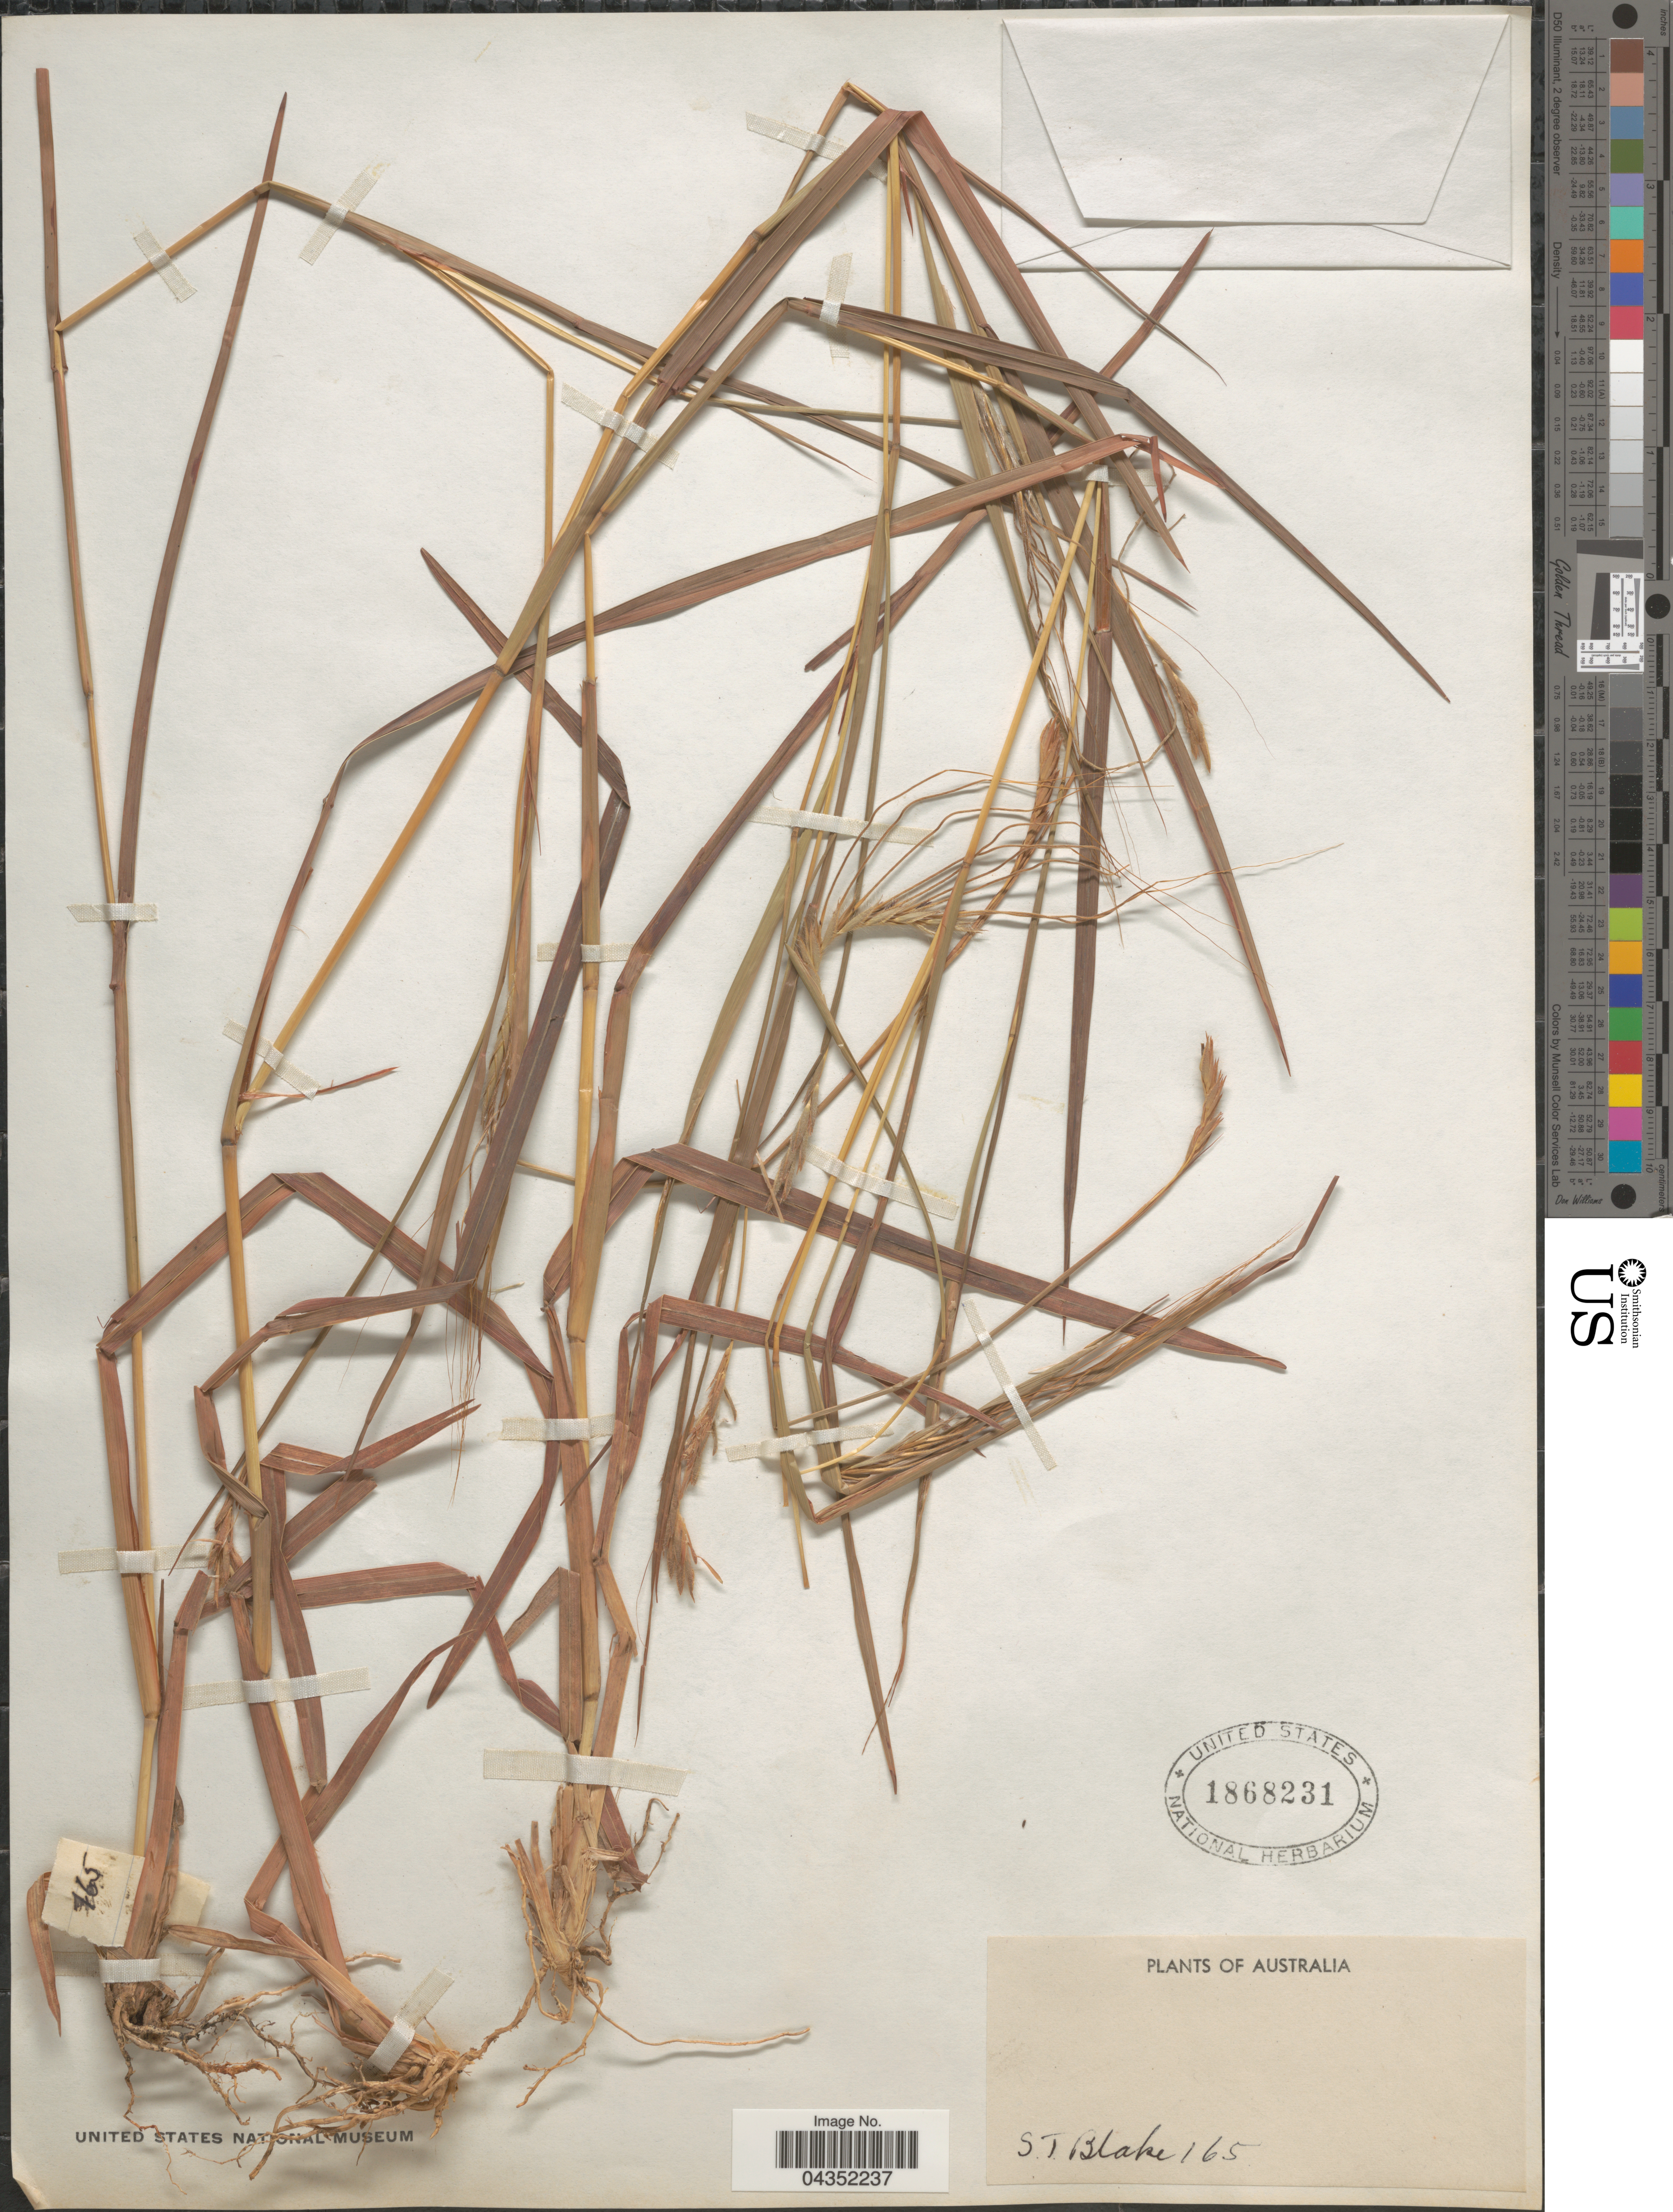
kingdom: Plantae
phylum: Tracheophyta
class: Liliopsida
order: Poales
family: Poaceae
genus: Heteropogon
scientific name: Heteropogon contortus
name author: (L.) P. Beauv. ex Roem. & Schult.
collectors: S. T. Blake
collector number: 165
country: Australia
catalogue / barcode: US 1868231